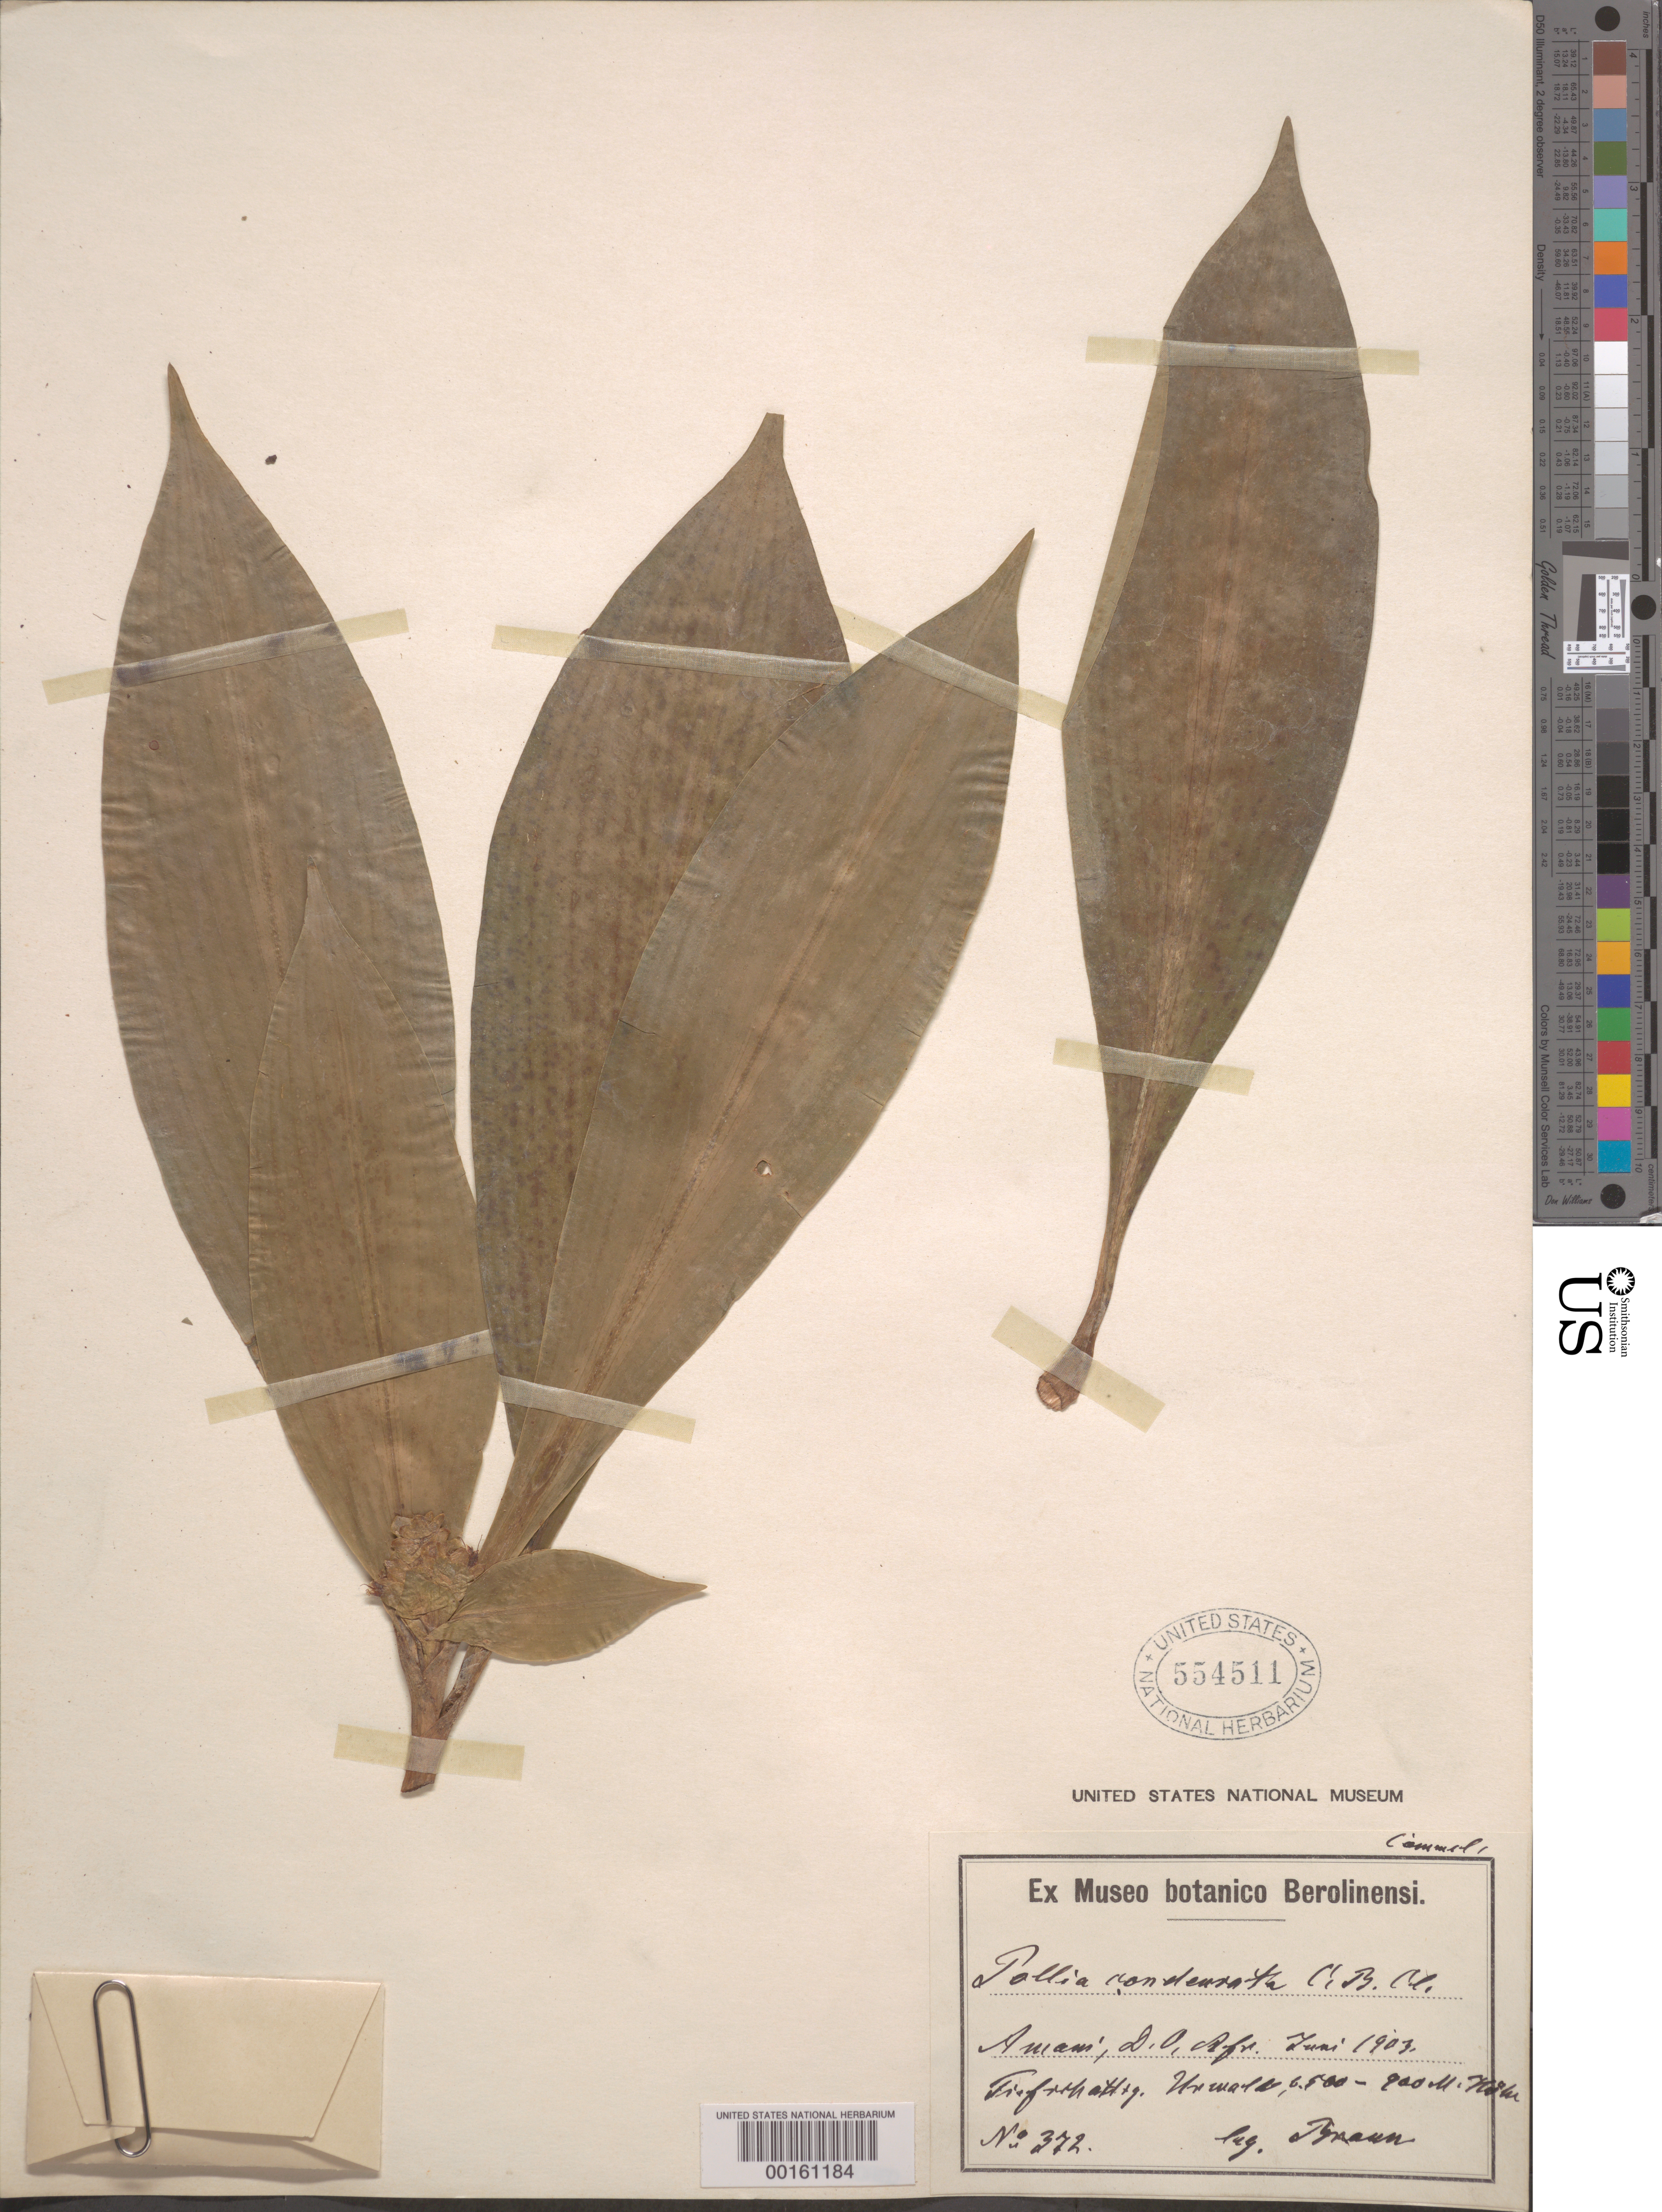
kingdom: Plantae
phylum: Tracheophyta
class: Liliopsida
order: Commelinales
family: Commelinaceae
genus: Pollia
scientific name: Pollia condensata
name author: C.B. Clarke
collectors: Braun, --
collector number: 372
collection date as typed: Jun 1903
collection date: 1903-06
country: Tanzania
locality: Amani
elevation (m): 500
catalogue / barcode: US 554511